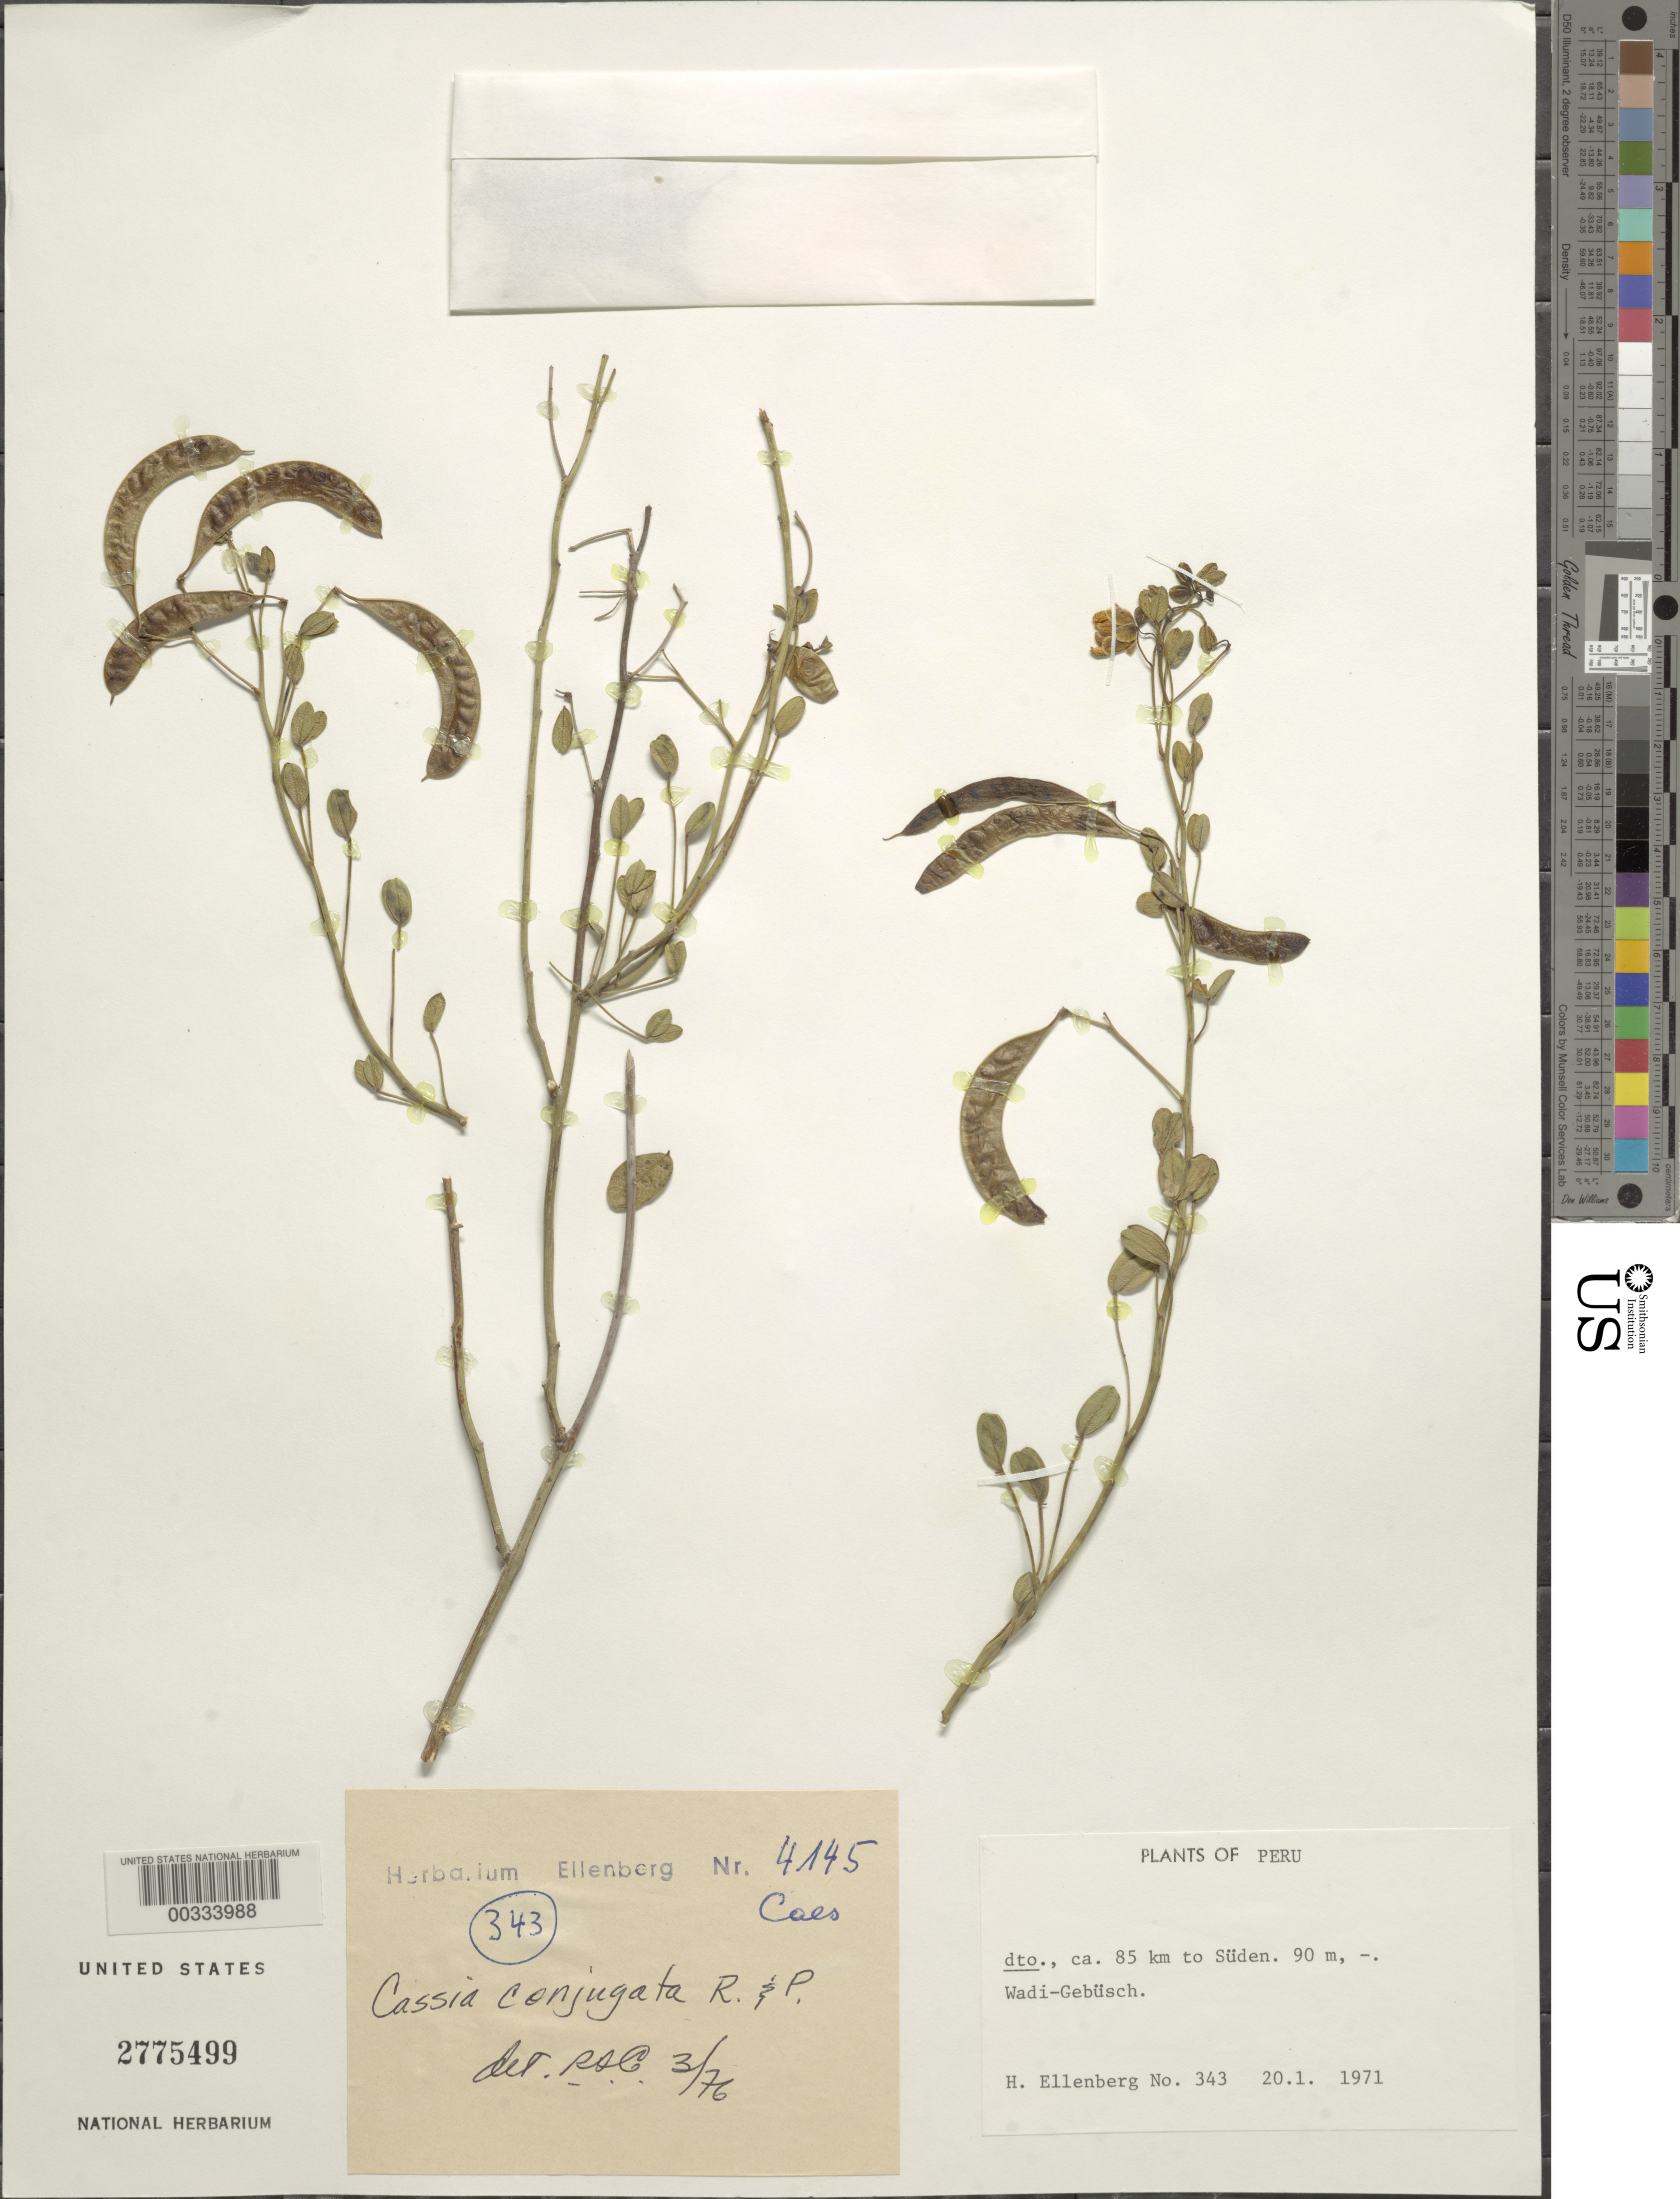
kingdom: Plantae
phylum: Tracheophyta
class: Magnoliopsida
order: Fabales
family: Fabaceae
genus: Senna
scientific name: Senna brongniartii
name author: (Gaudich.) H.S. Irwin & Barneby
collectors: H. Ellenberg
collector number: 343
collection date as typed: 20 Jan 1971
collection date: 1971-01-20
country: Peru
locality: ca. 85 km to S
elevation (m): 90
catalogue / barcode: US 2775499